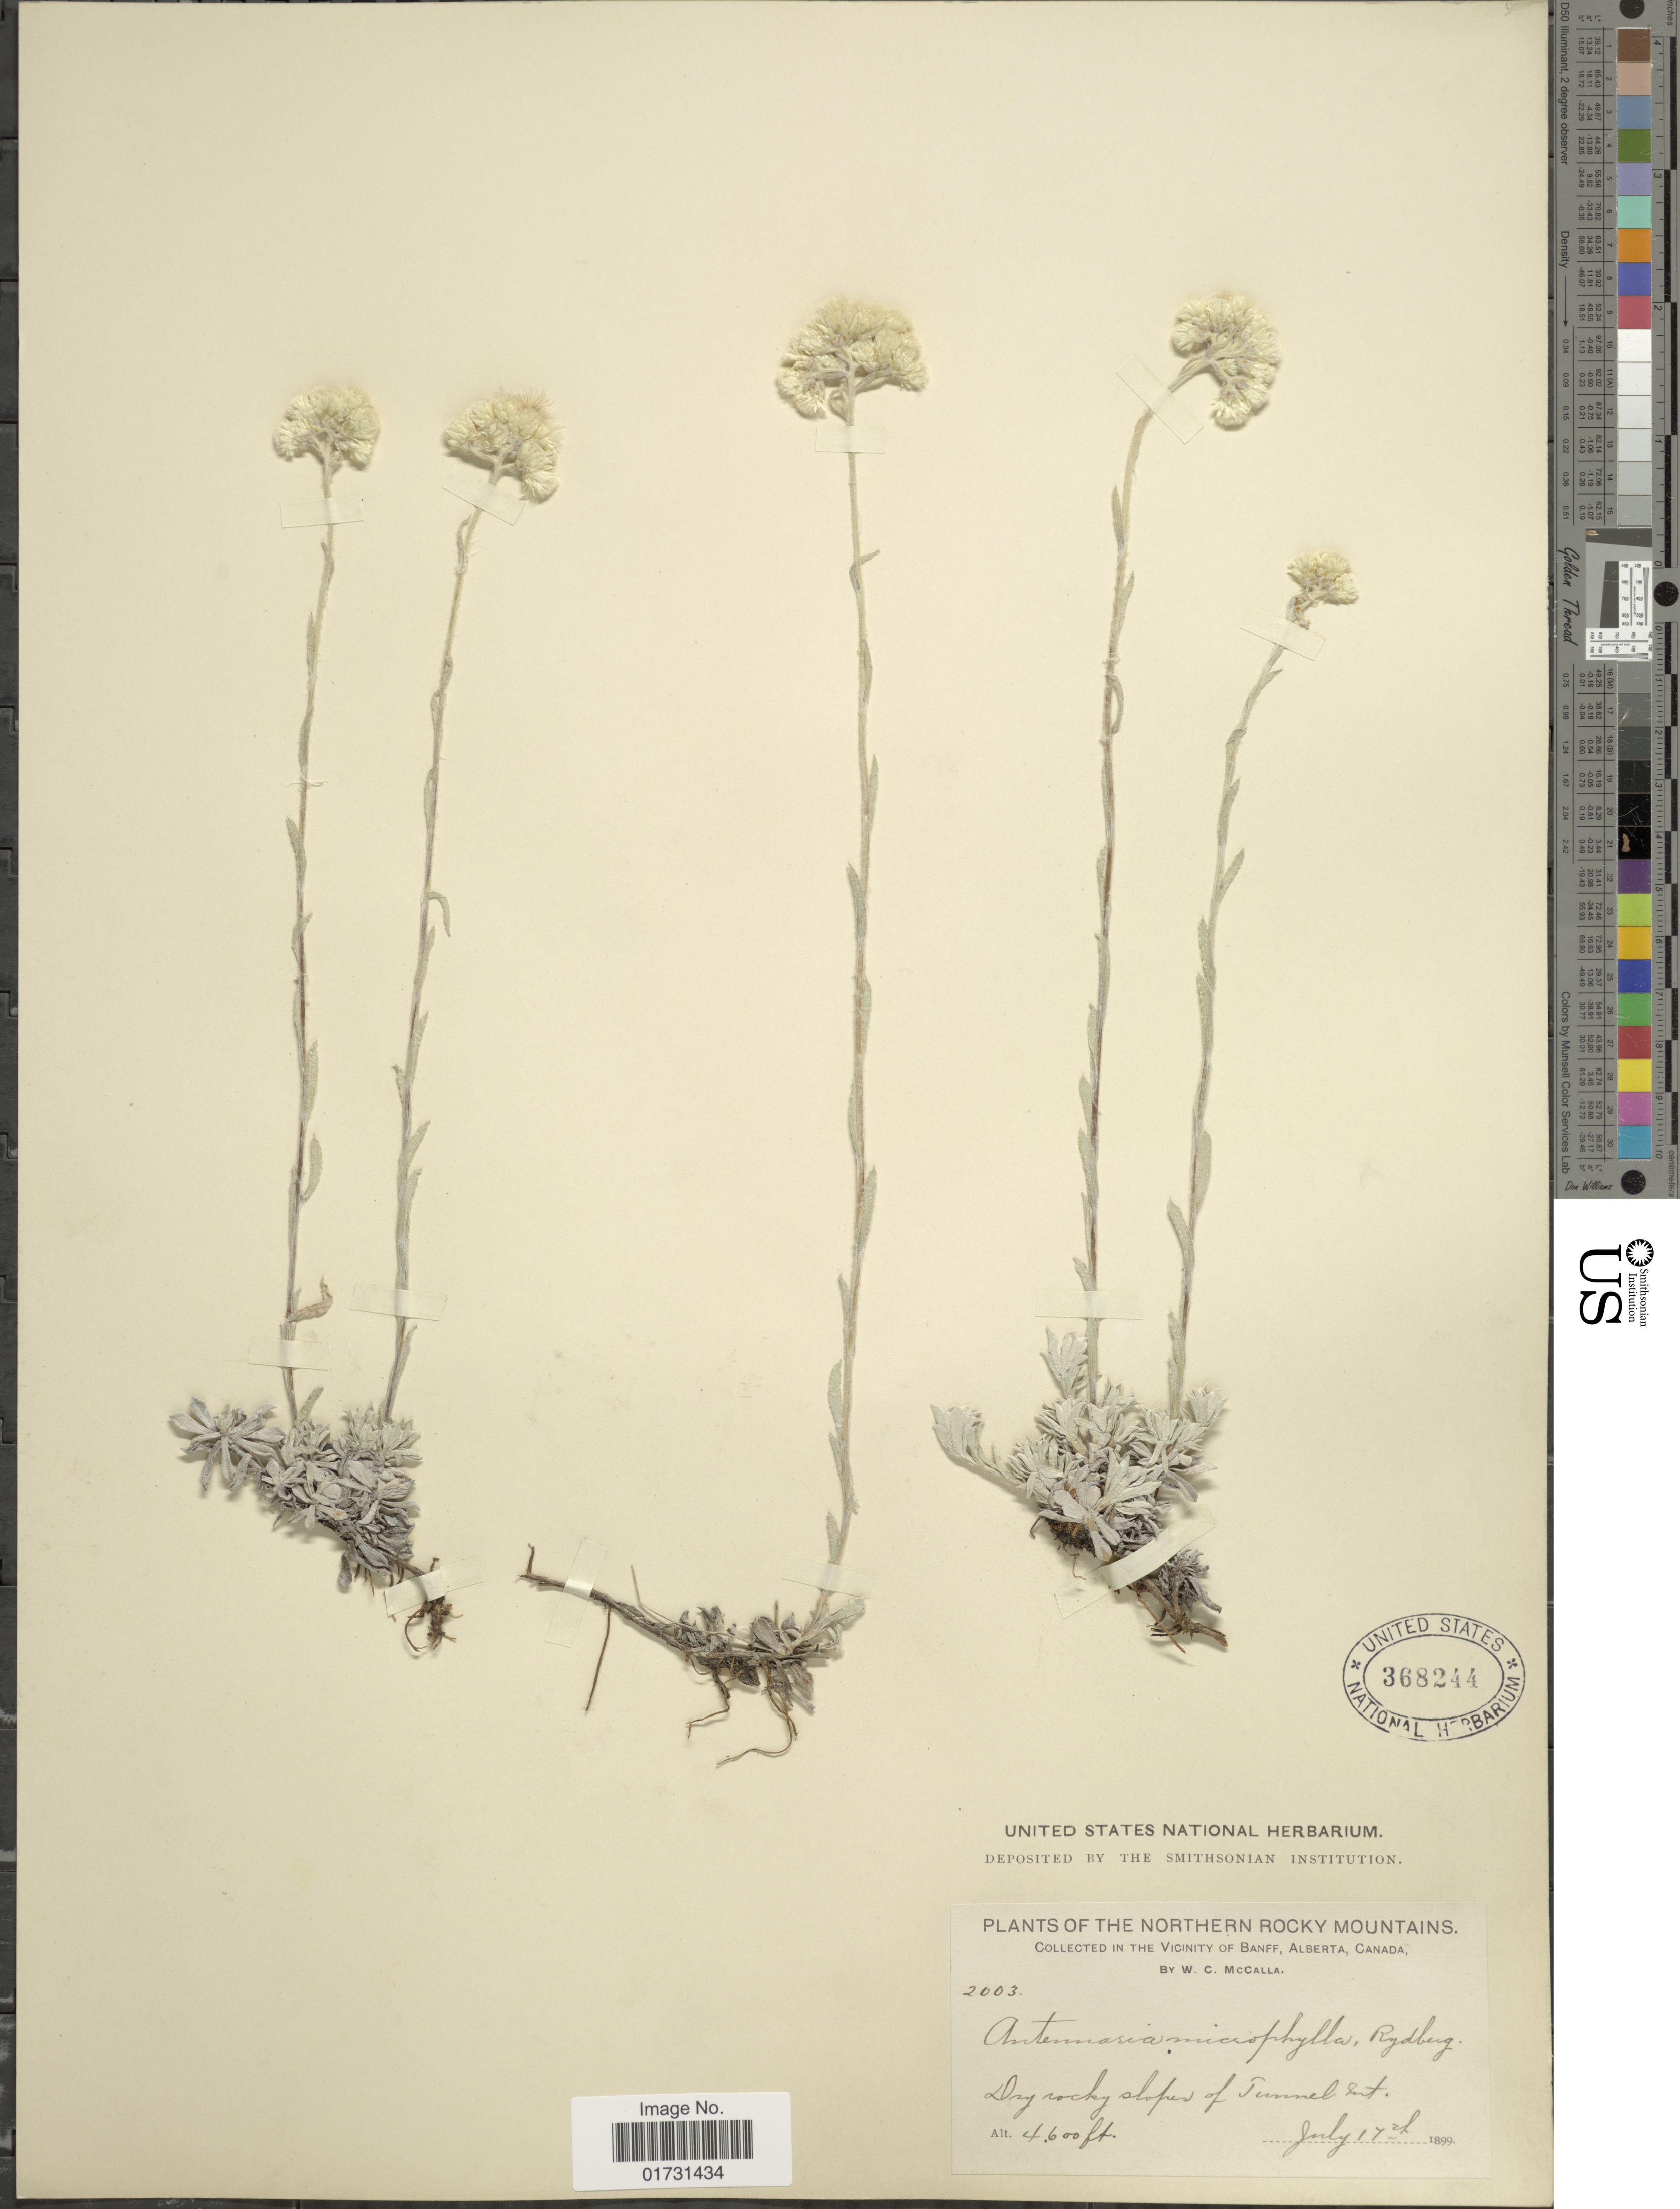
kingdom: Plantae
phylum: Tracheophyta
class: Magnoliopsida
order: Asterales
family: Asteraceae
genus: Antennaria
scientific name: Antennaria microphylla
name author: Rydb.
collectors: W. McCalla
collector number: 2003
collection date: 1899-07-17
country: Canada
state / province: Alberta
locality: In The Vicinity of Banff, Alberta, Dry rocky slopes of Tunnel Mt.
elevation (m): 1402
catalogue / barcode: US 368244